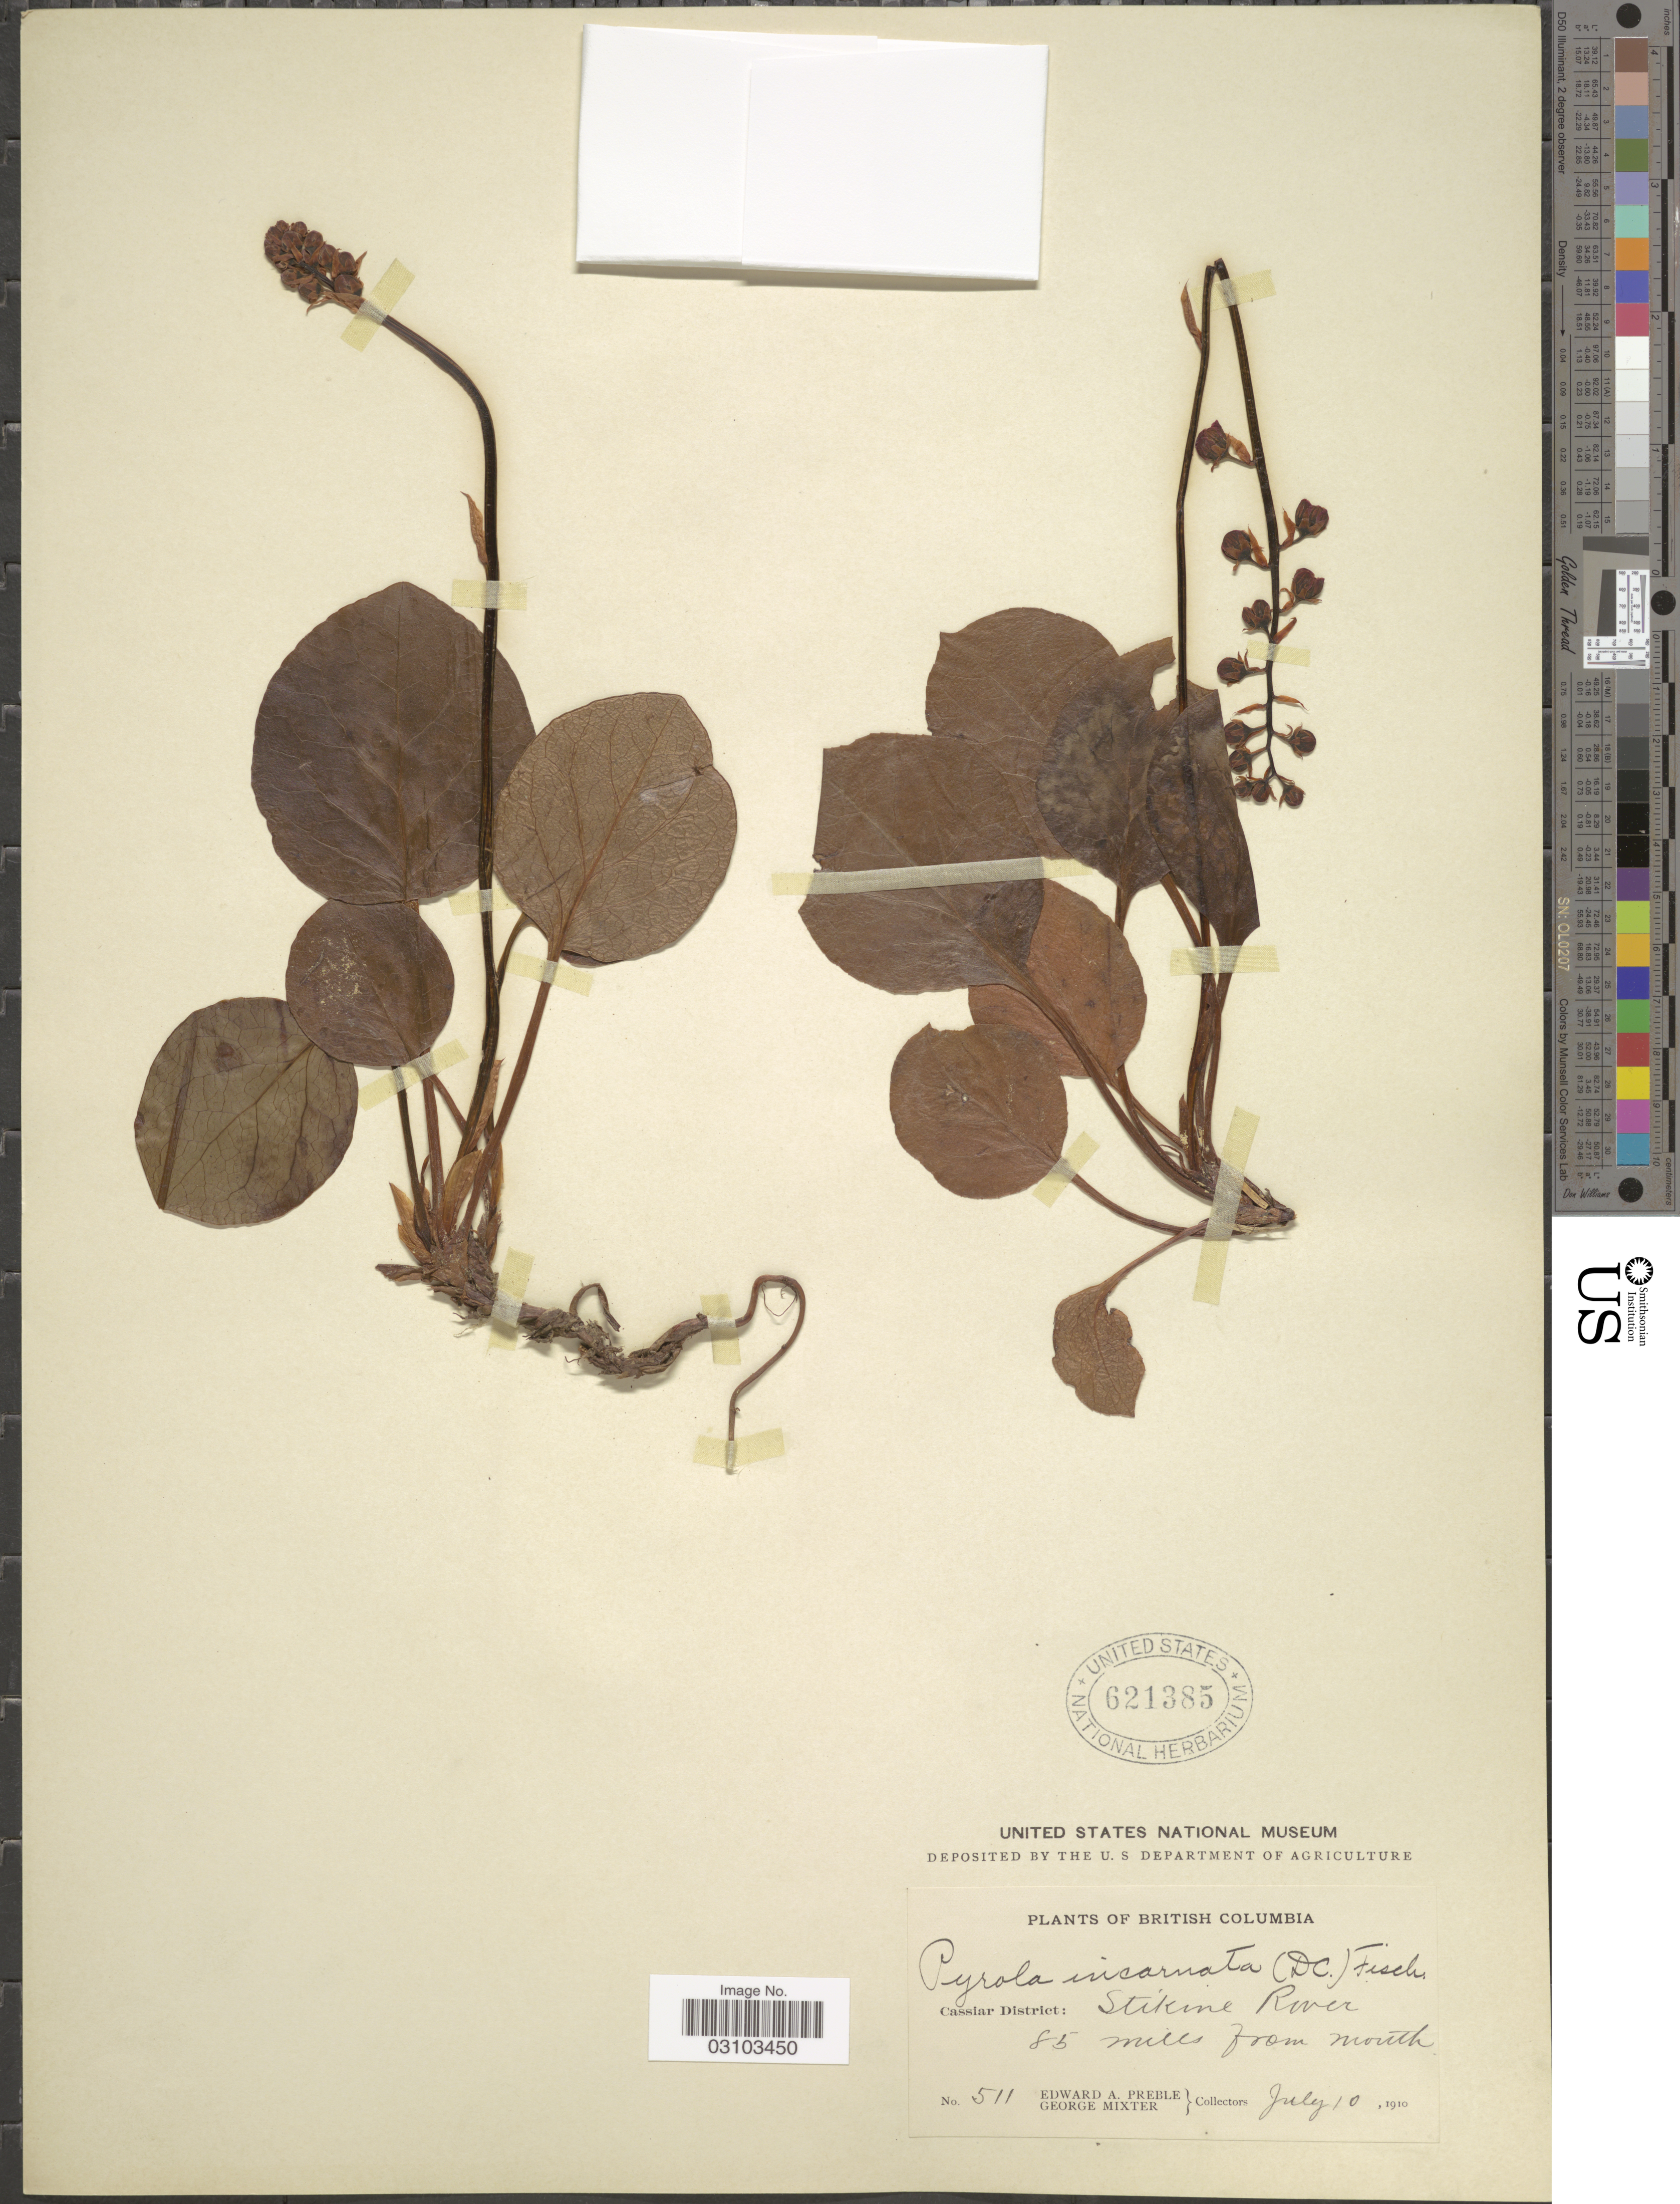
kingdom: Plantae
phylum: Tracheophyta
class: Magnoliopsida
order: Ericales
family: Ericaceae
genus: Pyrola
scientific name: Pyrola asarifolia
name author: Michx.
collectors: E. Preble & G. Mixter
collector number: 511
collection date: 1910-07-10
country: Canada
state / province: British Columbia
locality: Cassiar District: Stikine River, 85 miles from mouth.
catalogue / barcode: US 621385